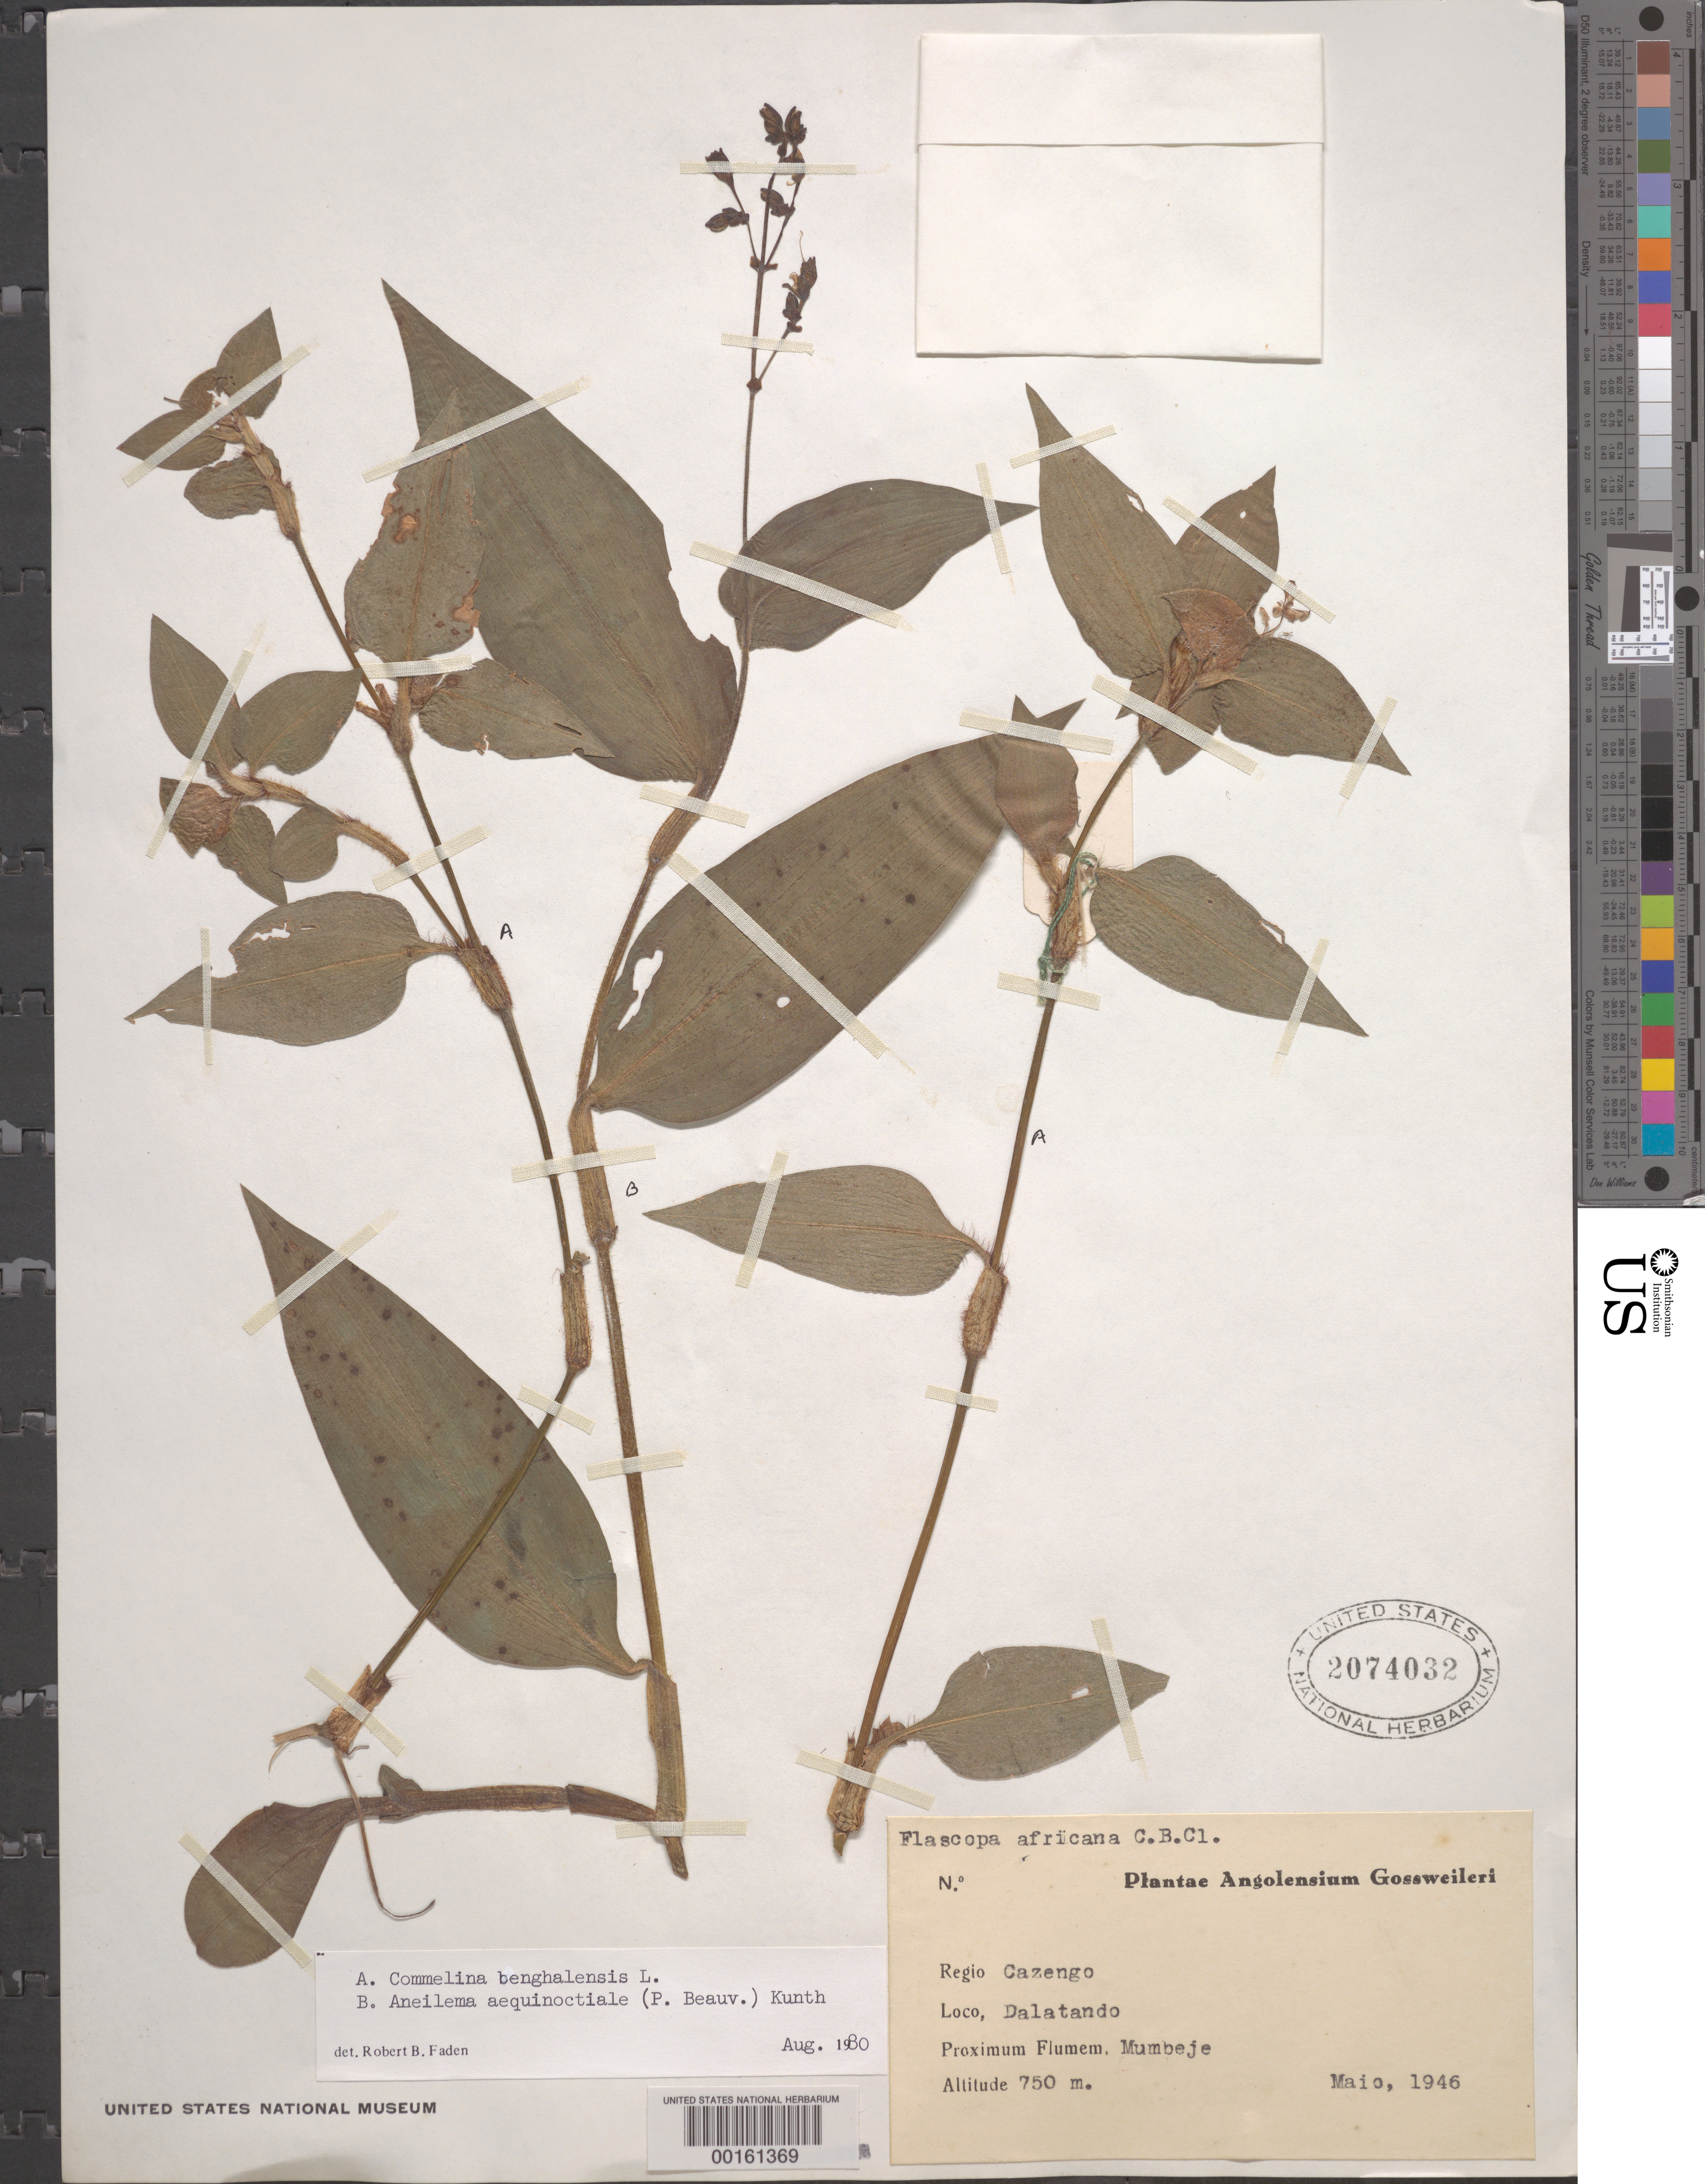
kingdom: Plantae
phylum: Tracheophyta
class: Liliopsida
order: Commelinales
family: Commelinaceae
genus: Aneilema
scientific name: Aneilema aequinoctiale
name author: (P. Beauv.) Loudon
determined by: Faden, Robert B., (US), Smithsonian Institution - National Museum of Natural History (UNITED STATES)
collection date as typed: May 1946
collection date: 1946-05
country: Angola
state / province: Cuanza Norte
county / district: Cazengo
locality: Dalatando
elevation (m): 750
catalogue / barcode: US 2074032